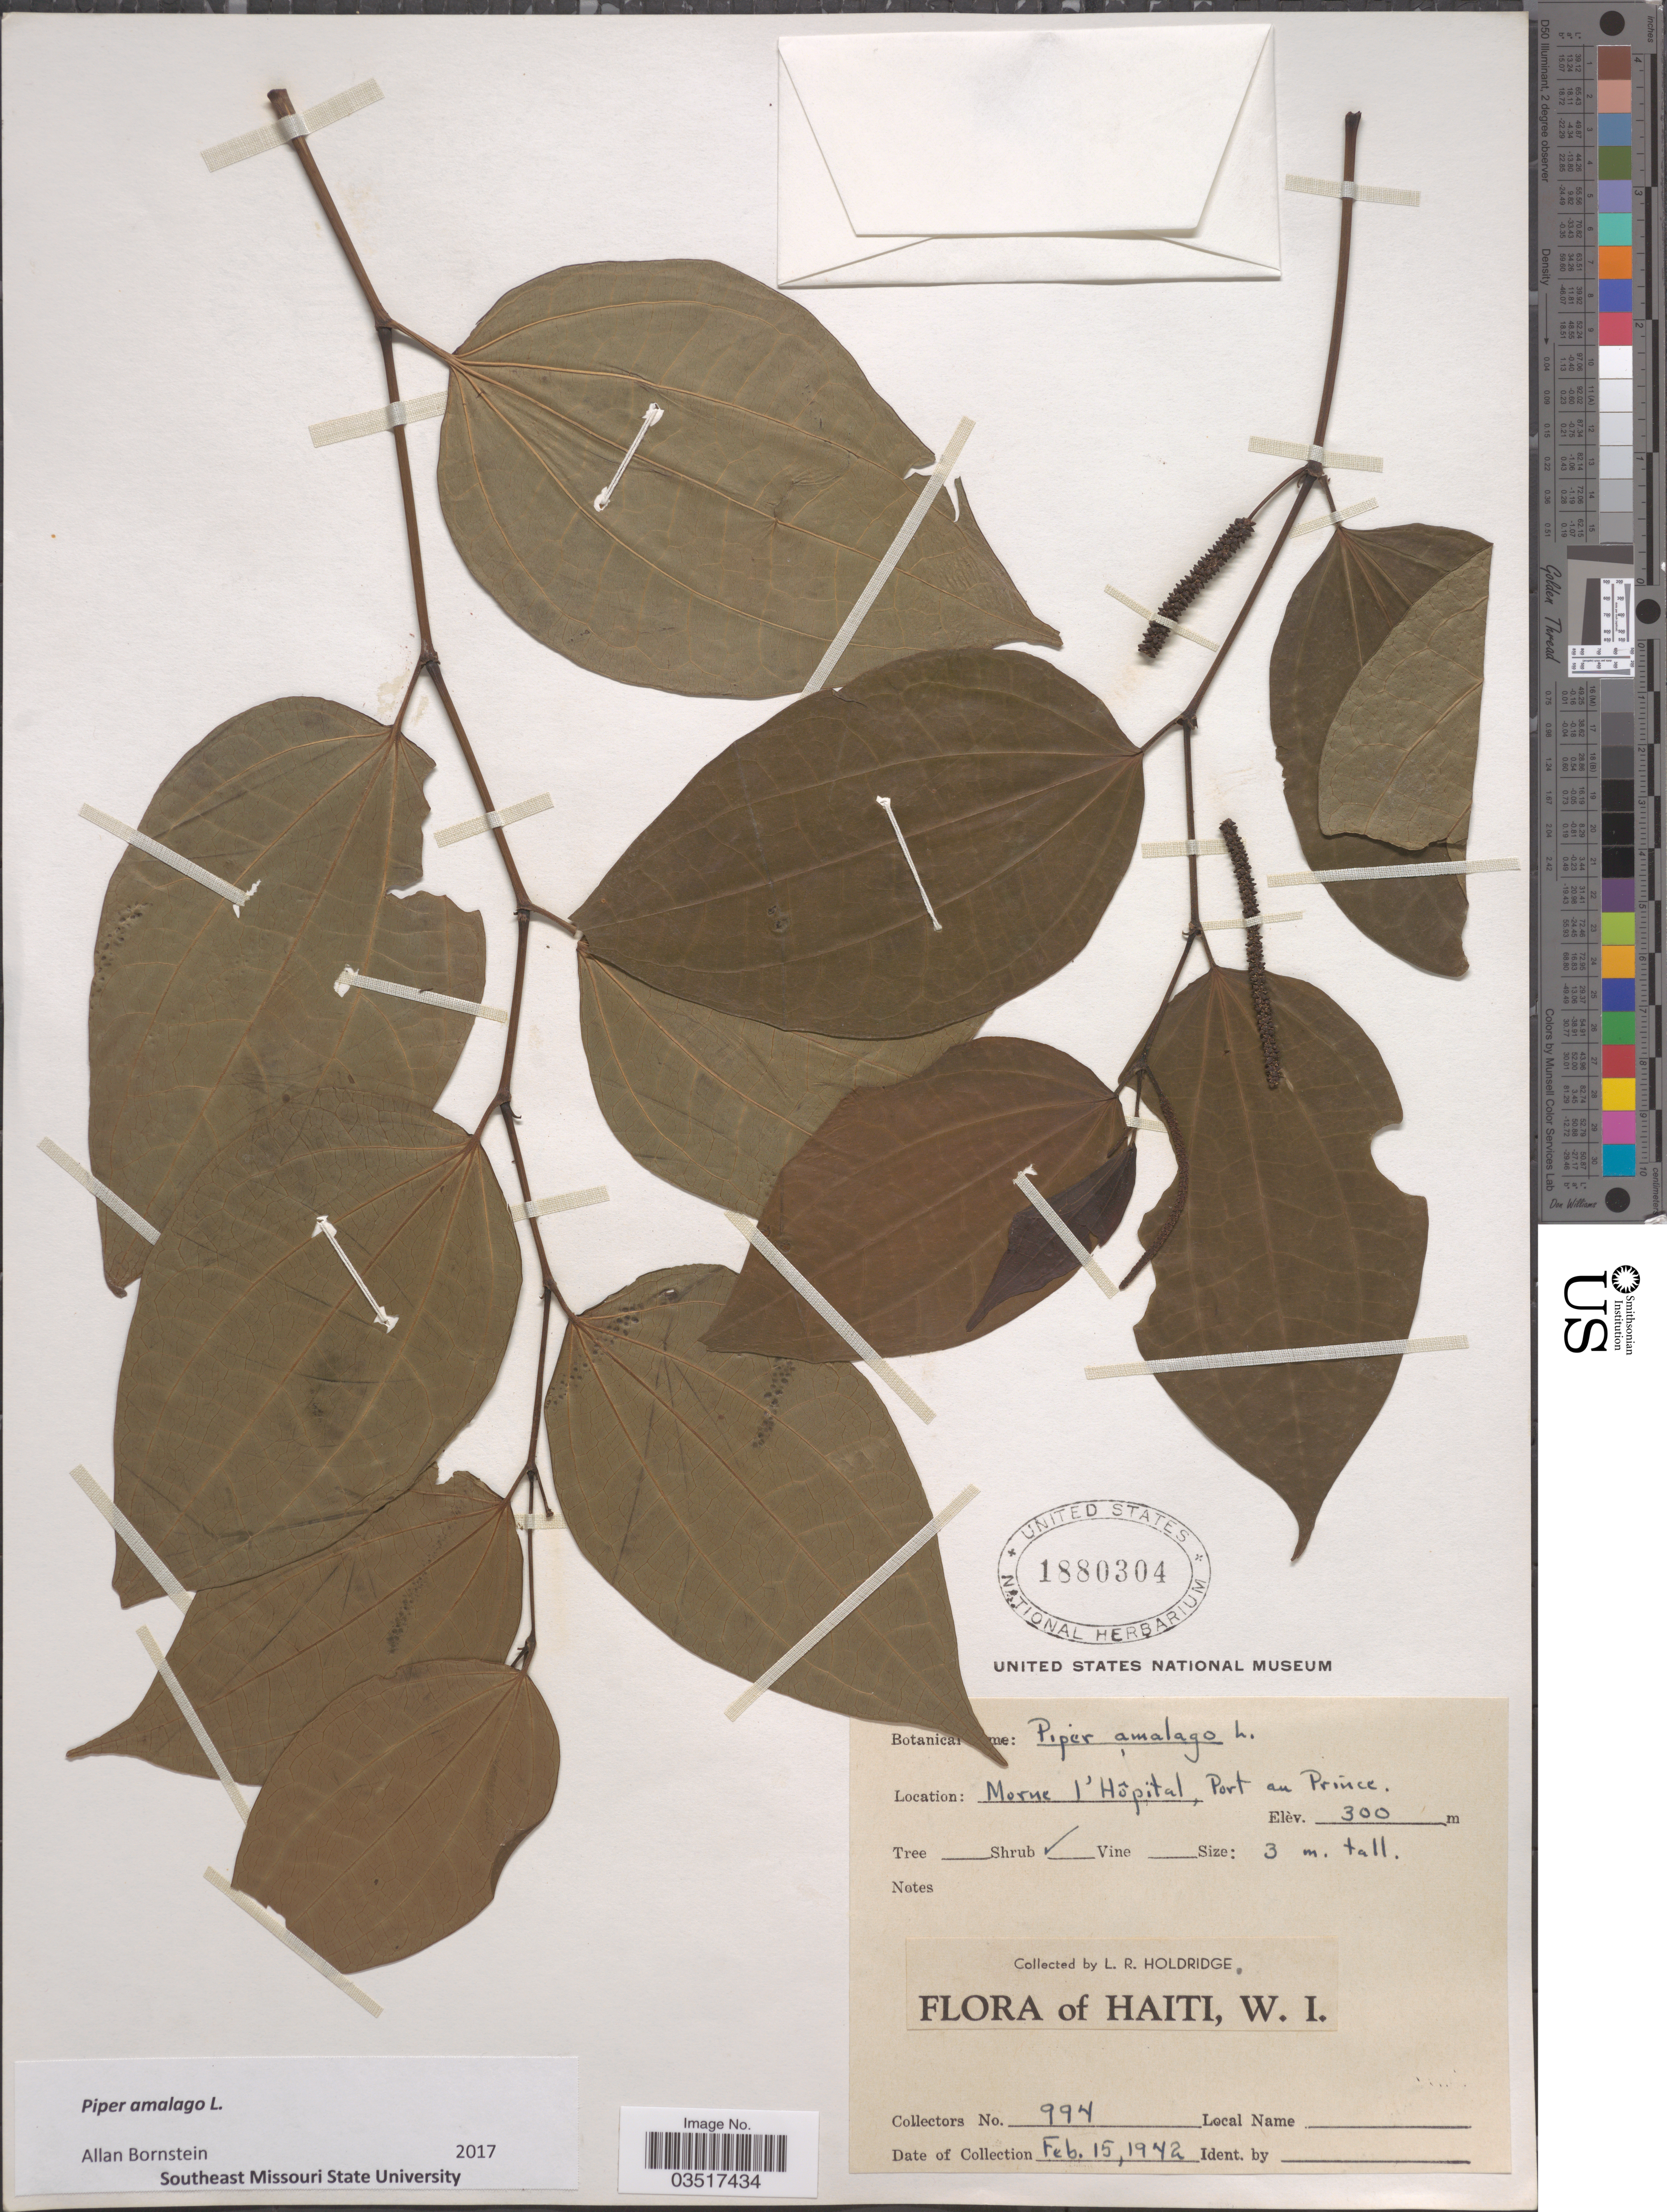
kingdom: Plantae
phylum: Tracheophyta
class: Magnoliopsida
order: Piperales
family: Piperaceae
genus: Piper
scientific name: Piper amalago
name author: L.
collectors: L. Holdridge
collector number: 994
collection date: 1942-02-15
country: Haiti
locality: Morne l' Hôpital, Port au Prince.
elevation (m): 300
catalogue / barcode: US 1880304